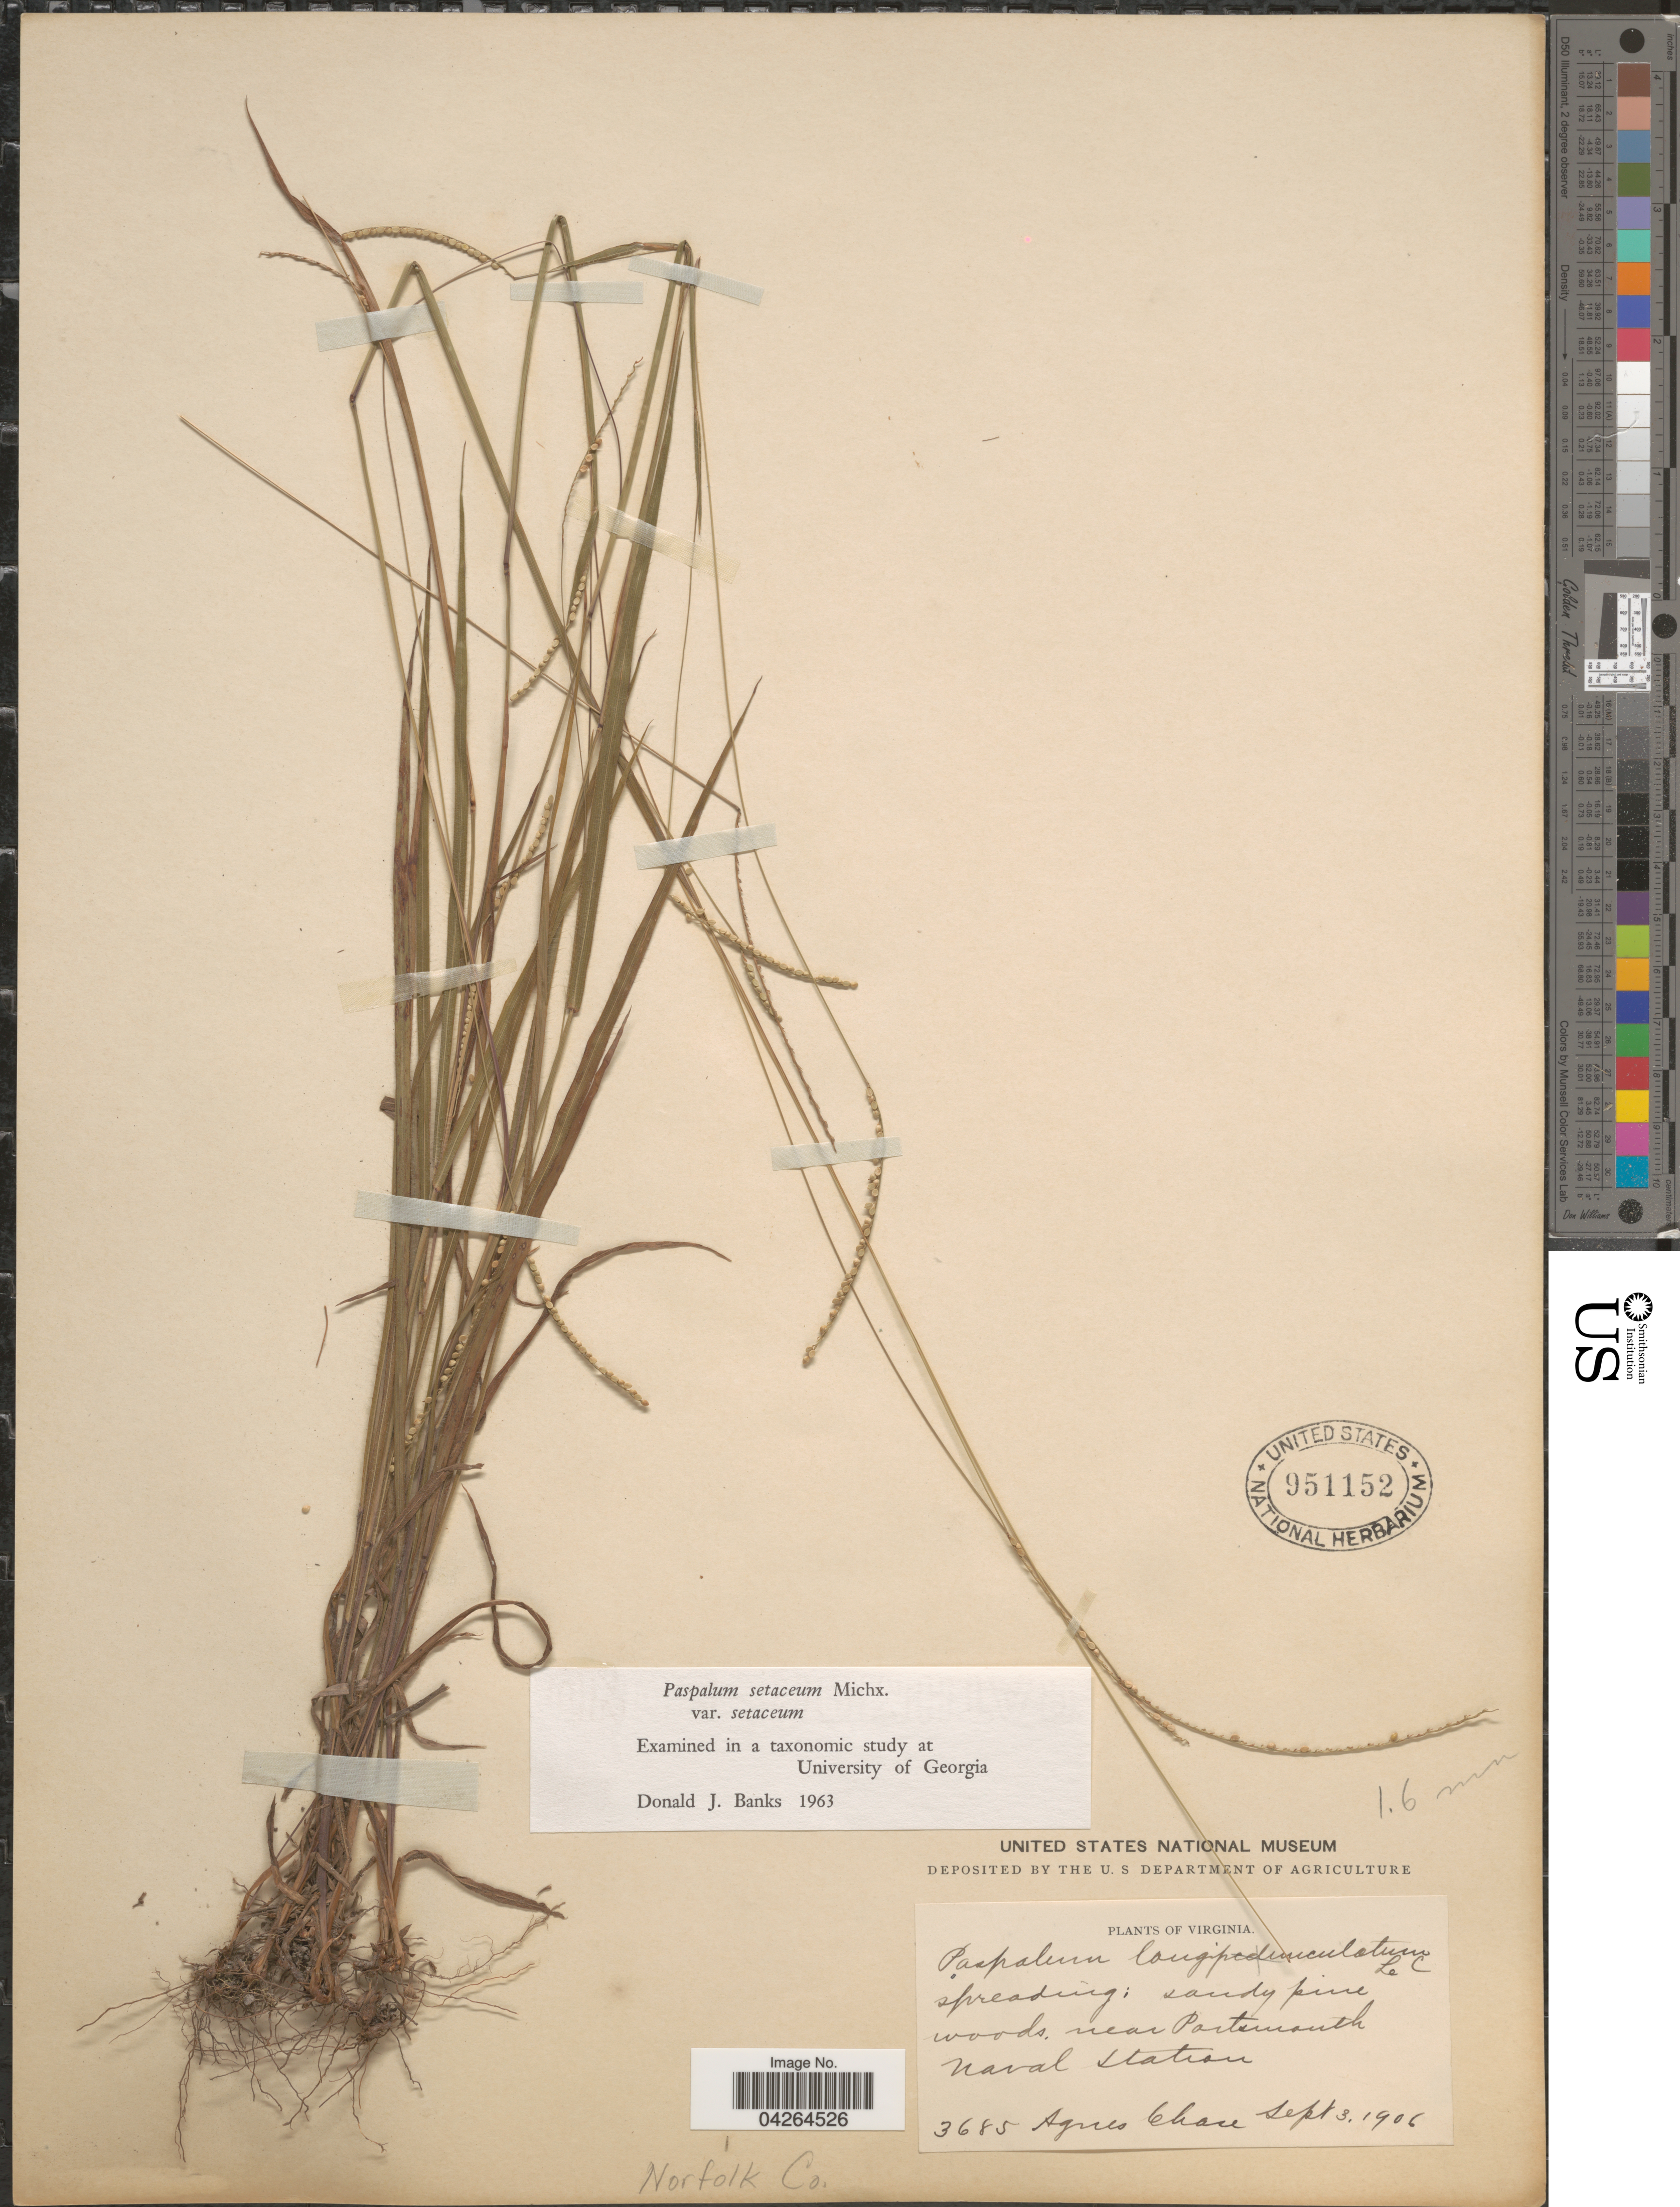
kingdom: Plantae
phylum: Tracheophyta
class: Liliopsida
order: Poales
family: Poaceae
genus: Paspalum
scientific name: Paspalum setaceum var. setaceum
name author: Michx.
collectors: A. Chase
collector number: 3685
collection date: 1906-09-03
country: United States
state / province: Virginia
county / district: City of Norfolk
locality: Sandy pine woods near Portsmouth Naval Station.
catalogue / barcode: US 951152